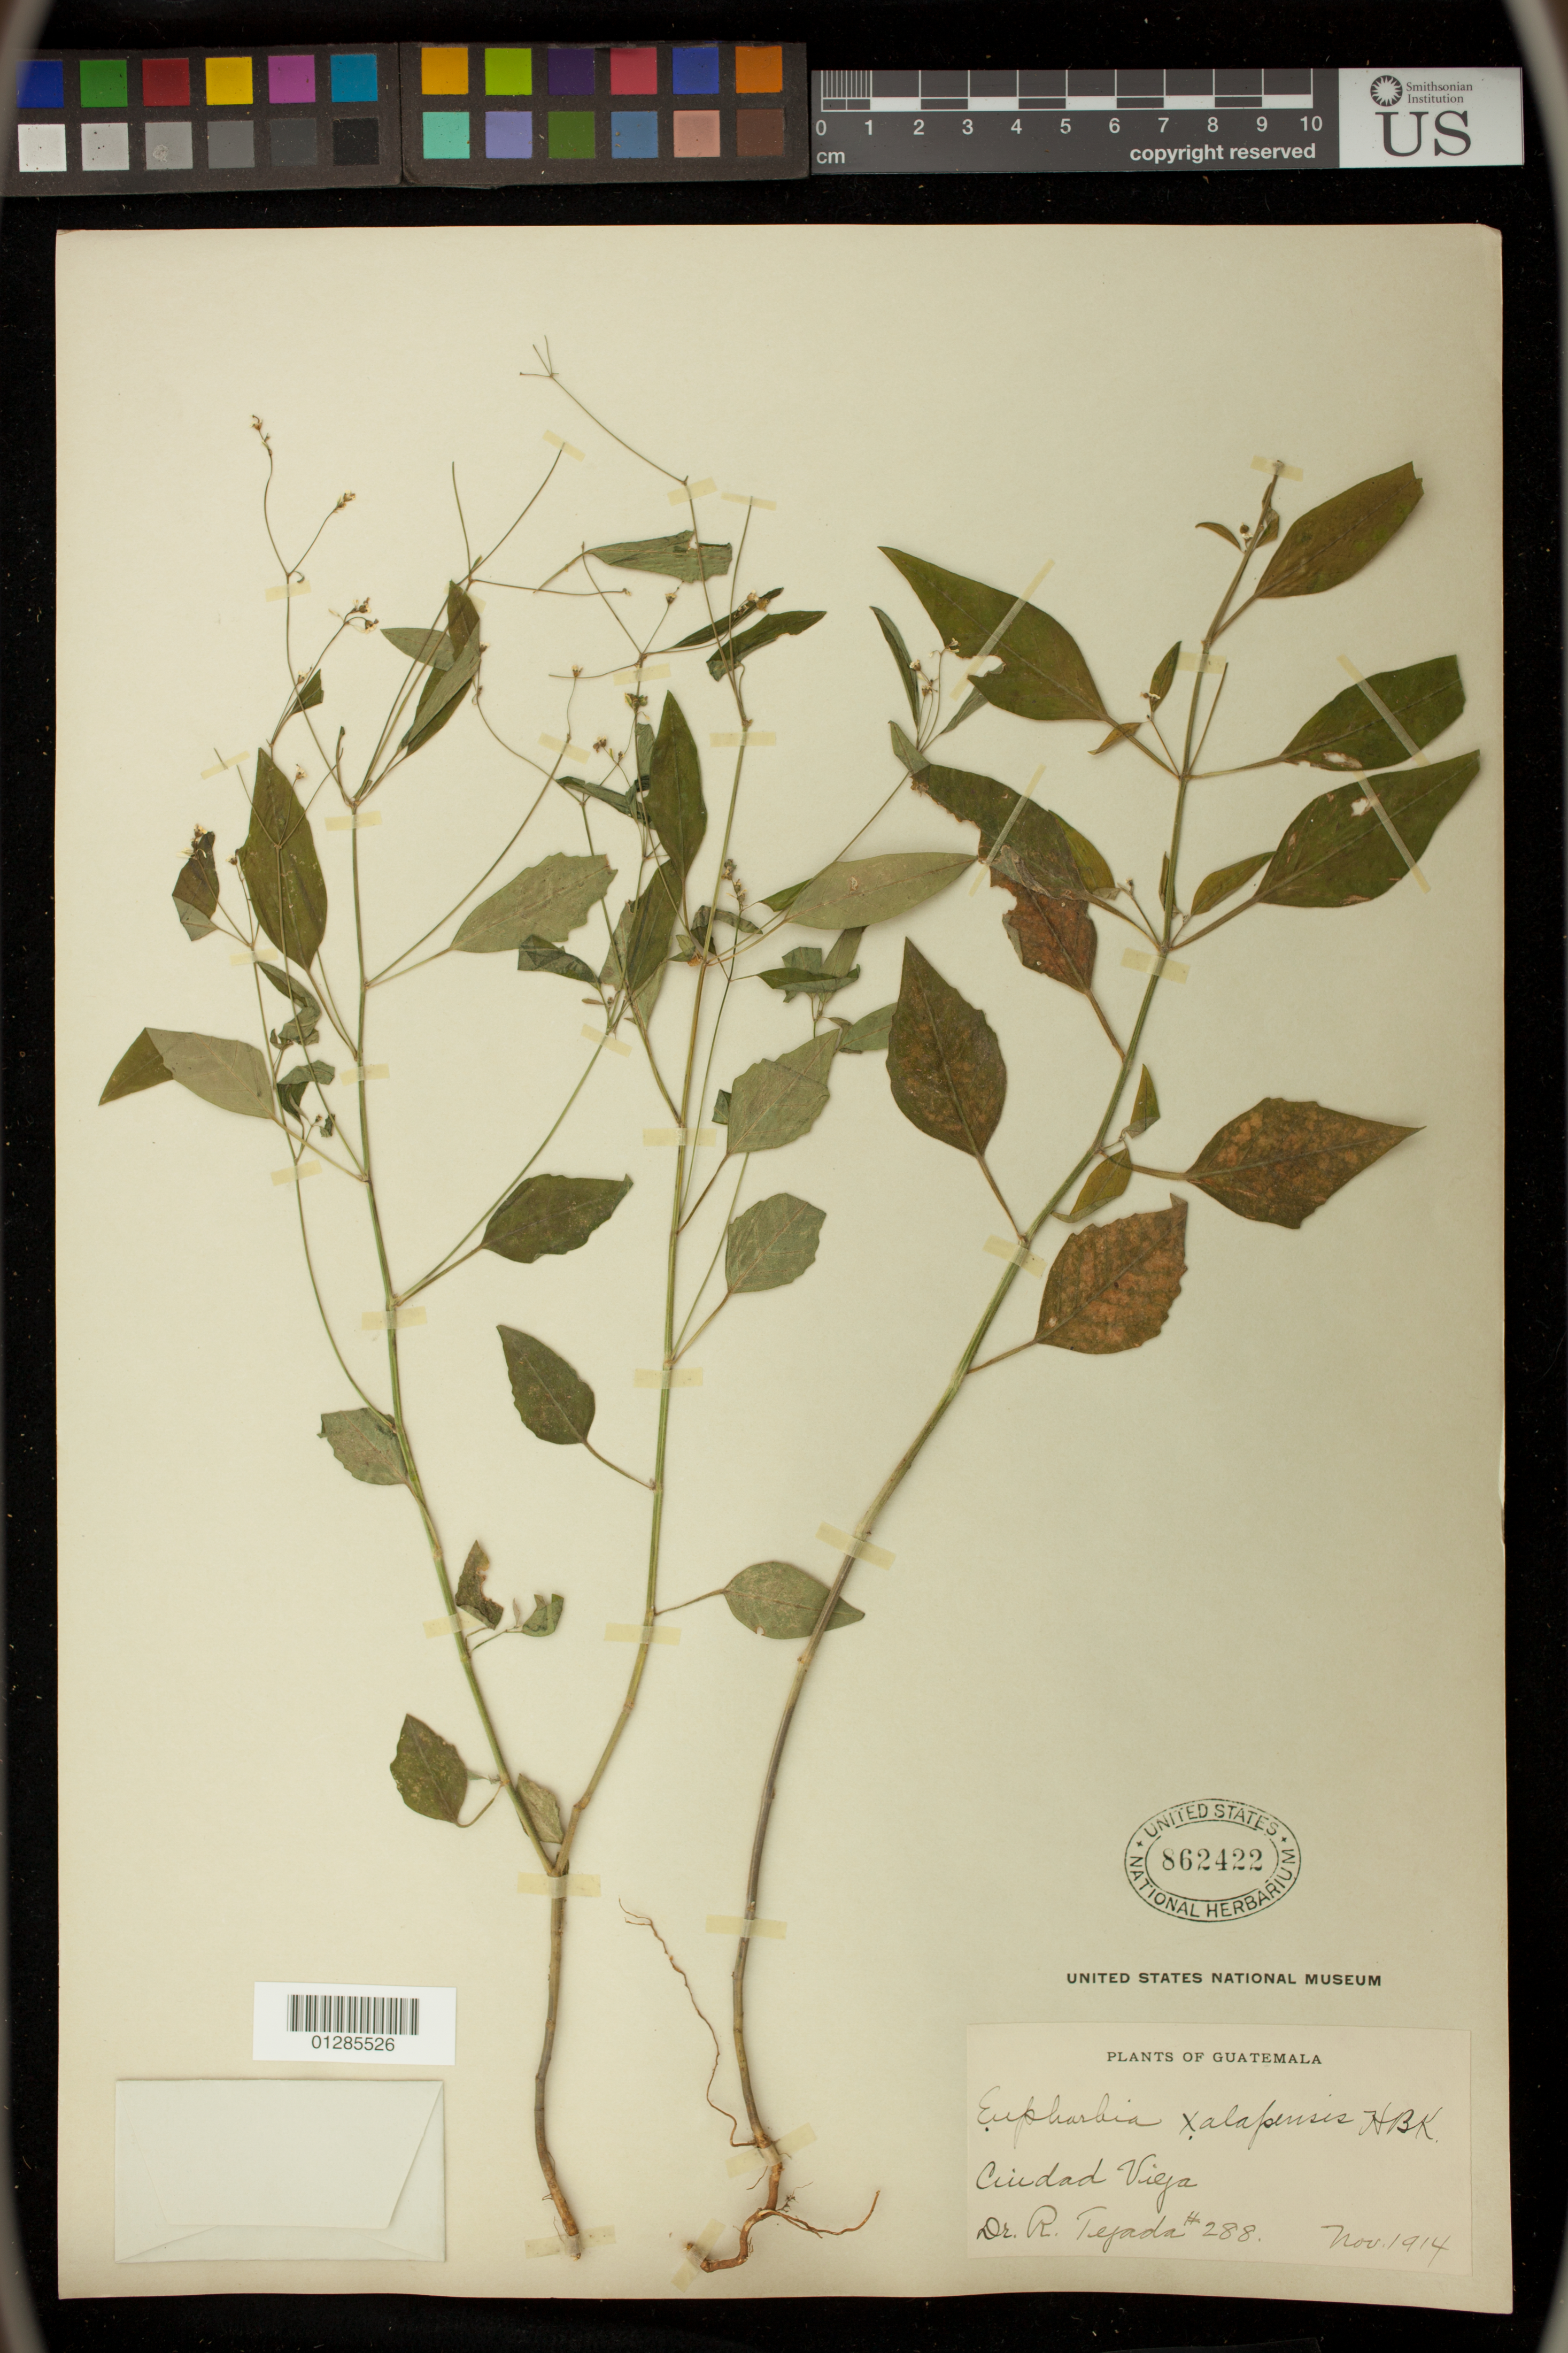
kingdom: Plantae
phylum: Tracheophyta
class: Magnoliopsida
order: Malpighiales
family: Euphorbiaceae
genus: Euphorbia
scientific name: Euphorbia graminea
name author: Jacq.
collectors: R. Tejada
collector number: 288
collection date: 1914-11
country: Guatemala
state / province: Sacatepéquez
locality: Cuidad Viejo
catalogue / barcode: US 862422